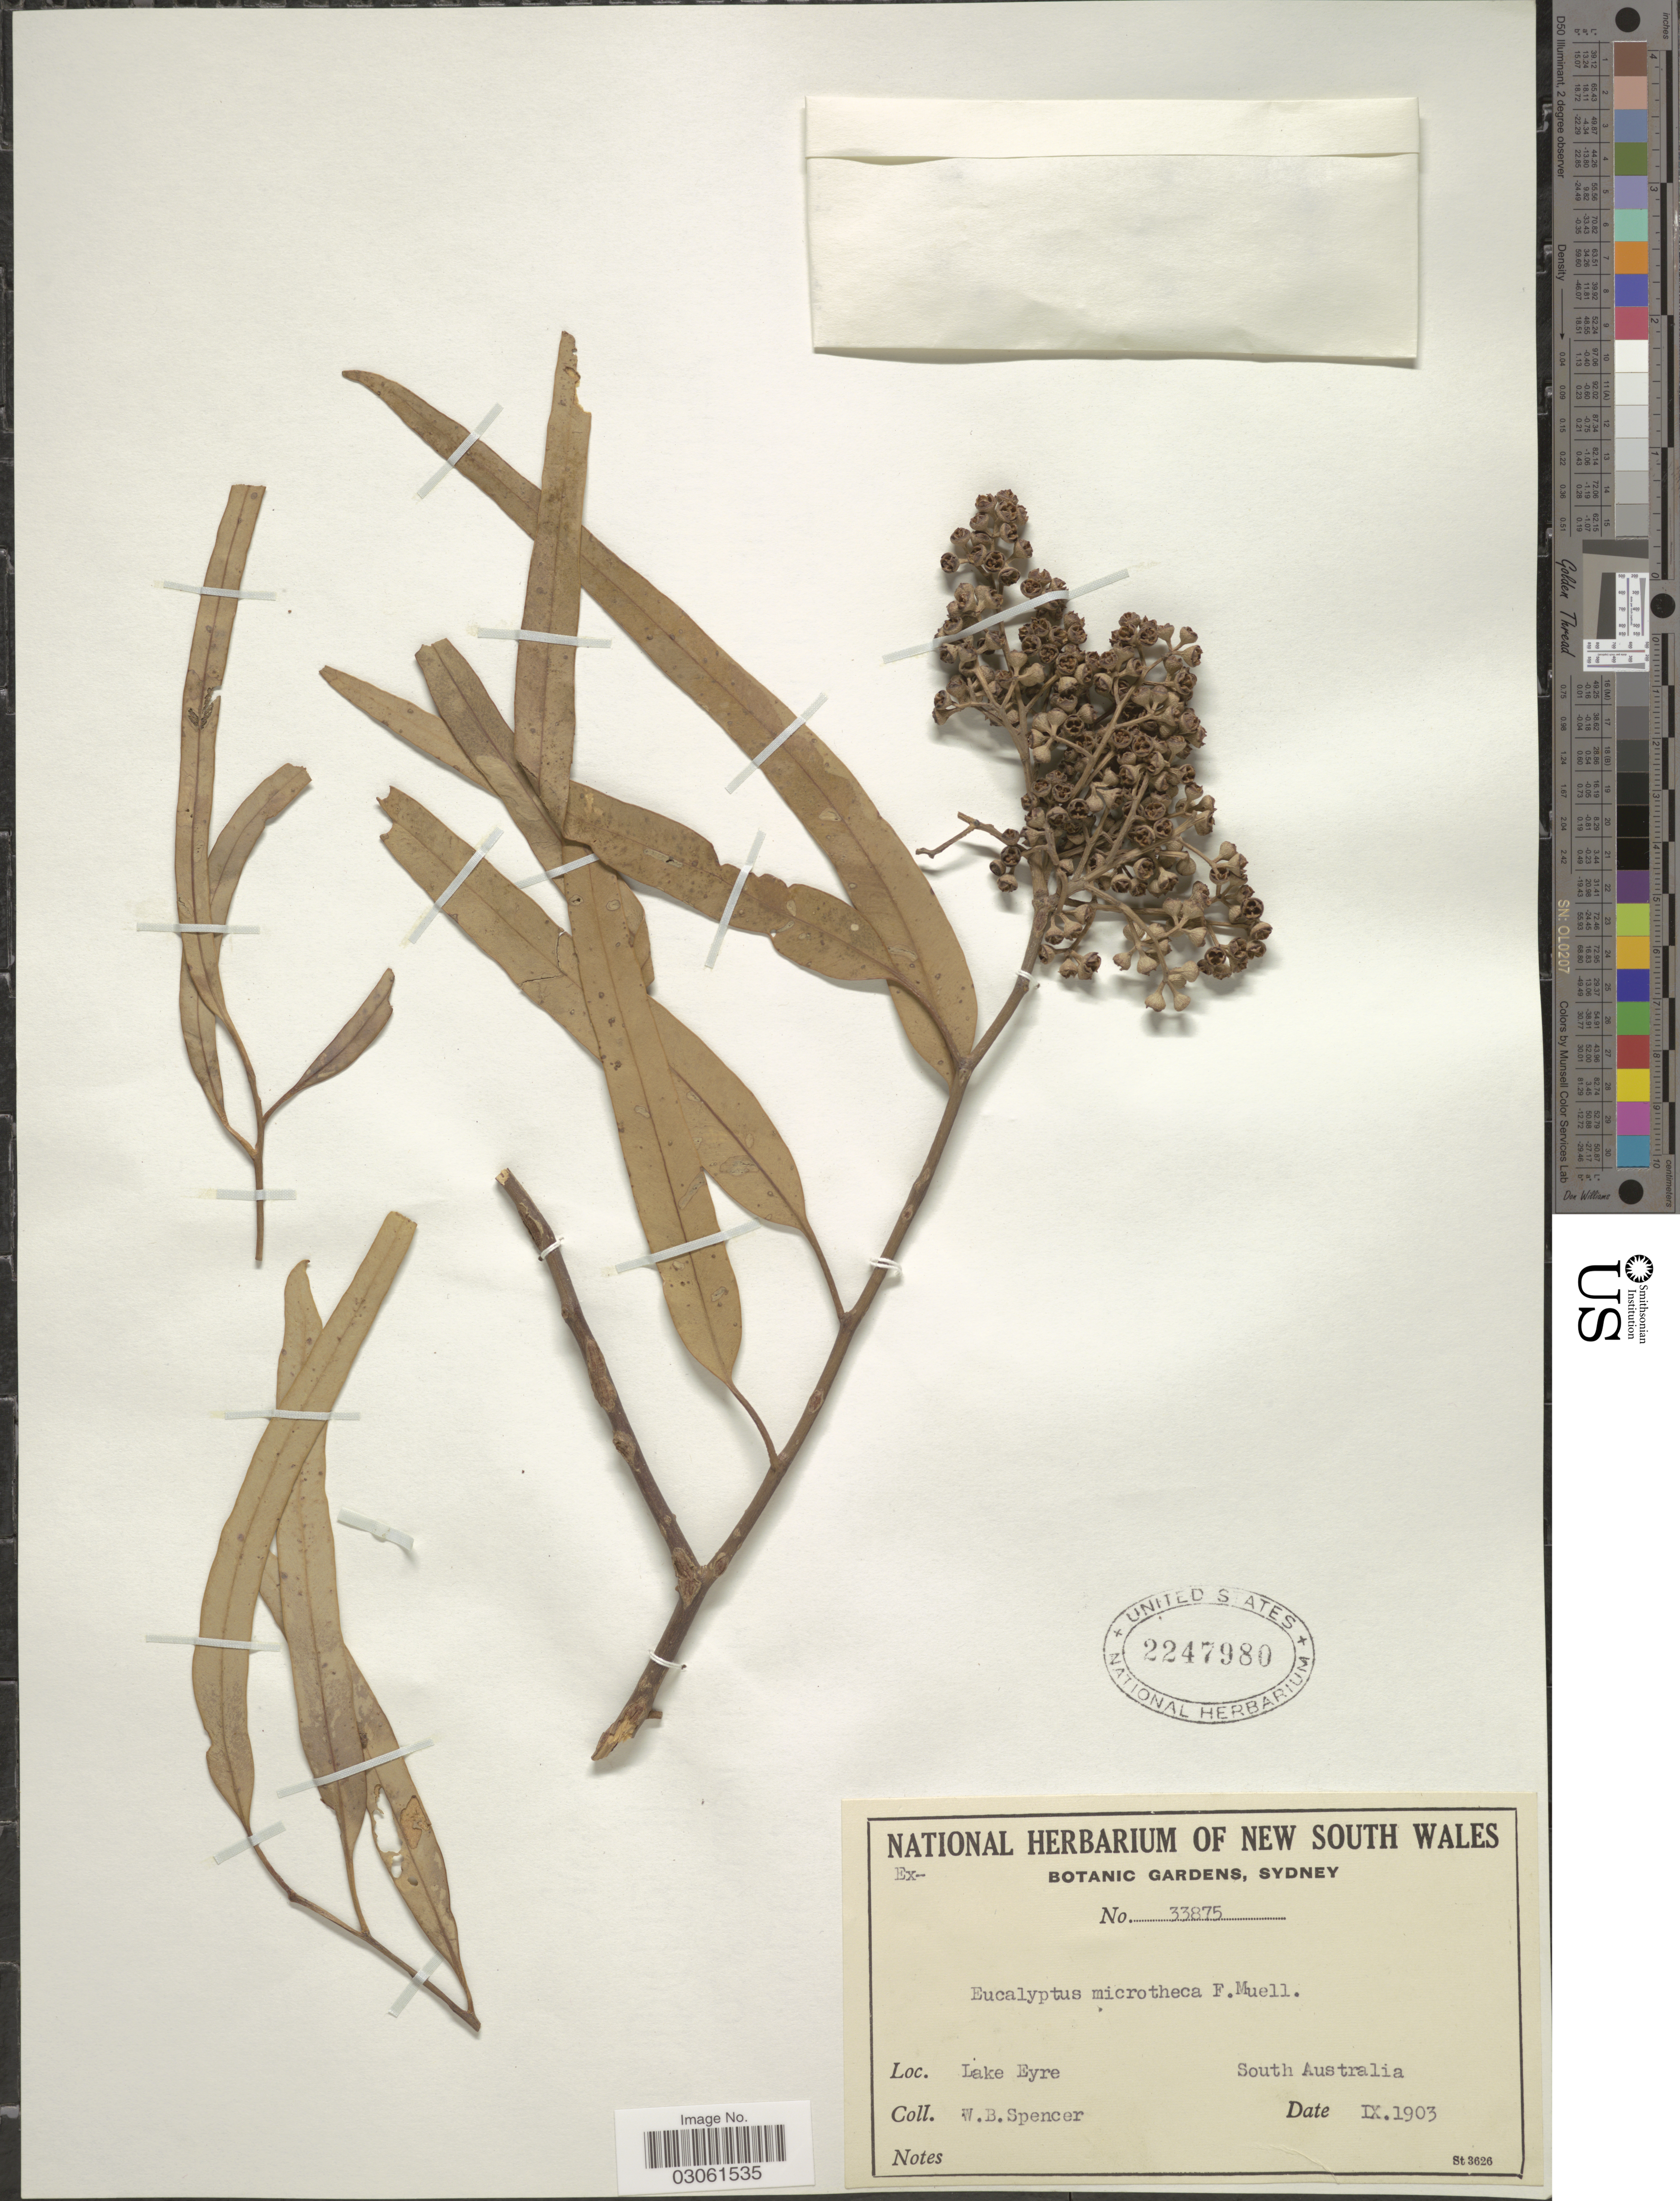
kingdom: Plantae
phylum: Tracheophyta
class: Magnoliopsida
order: Myrtales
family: Myrtaceae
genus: Eucalyptus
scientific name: Eucalyptus microtheca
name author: F. Muell.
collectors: W. Spencer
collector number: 33875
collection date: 1903-09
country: Australia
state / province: South Australia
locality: Lake Eyre.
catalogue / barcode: US 2247980